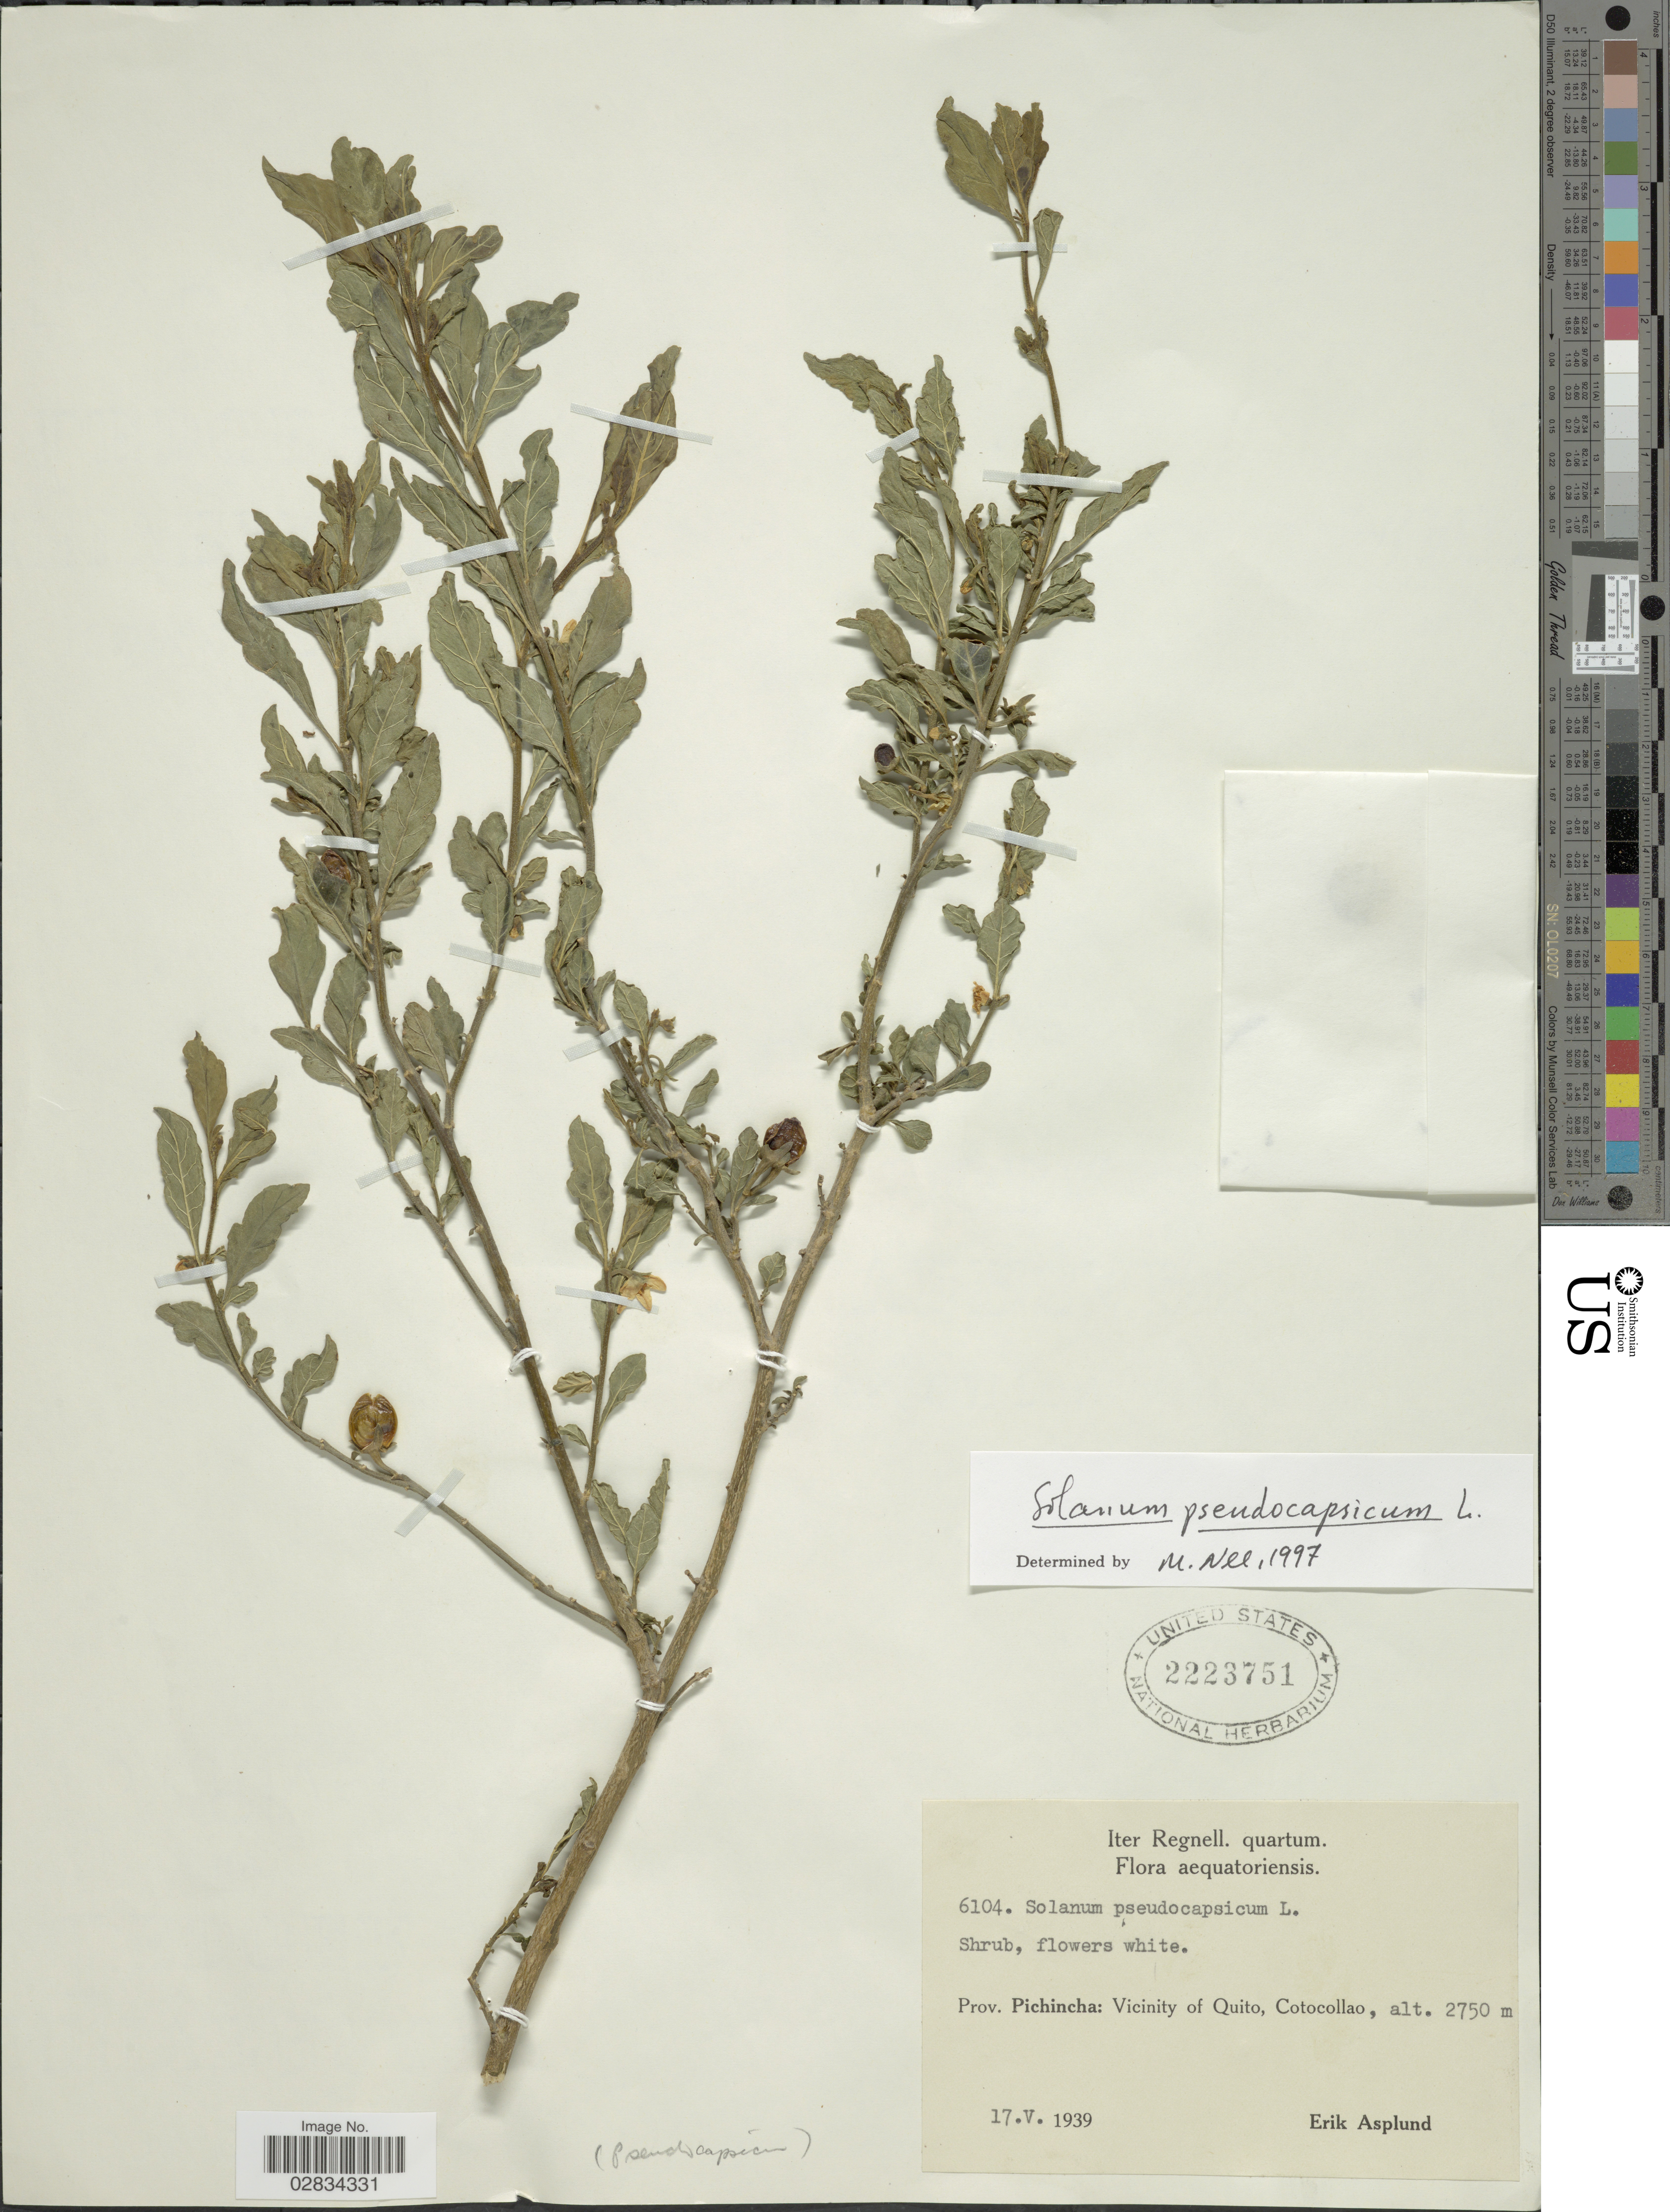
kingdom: Plantae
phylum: Tracheophyta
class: Magnoliopsida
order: Solanales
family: Solanaceae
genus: Solanum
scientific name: Solanum pseudocapsicum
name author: L.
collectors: E. Asplund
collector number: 6104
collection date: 1939-05-17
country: Ecuador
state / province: Pichincha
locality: Prov. Pichincha: Vicinity of Quito, Cotocollao.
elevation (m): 2750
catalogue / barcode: US 2223751